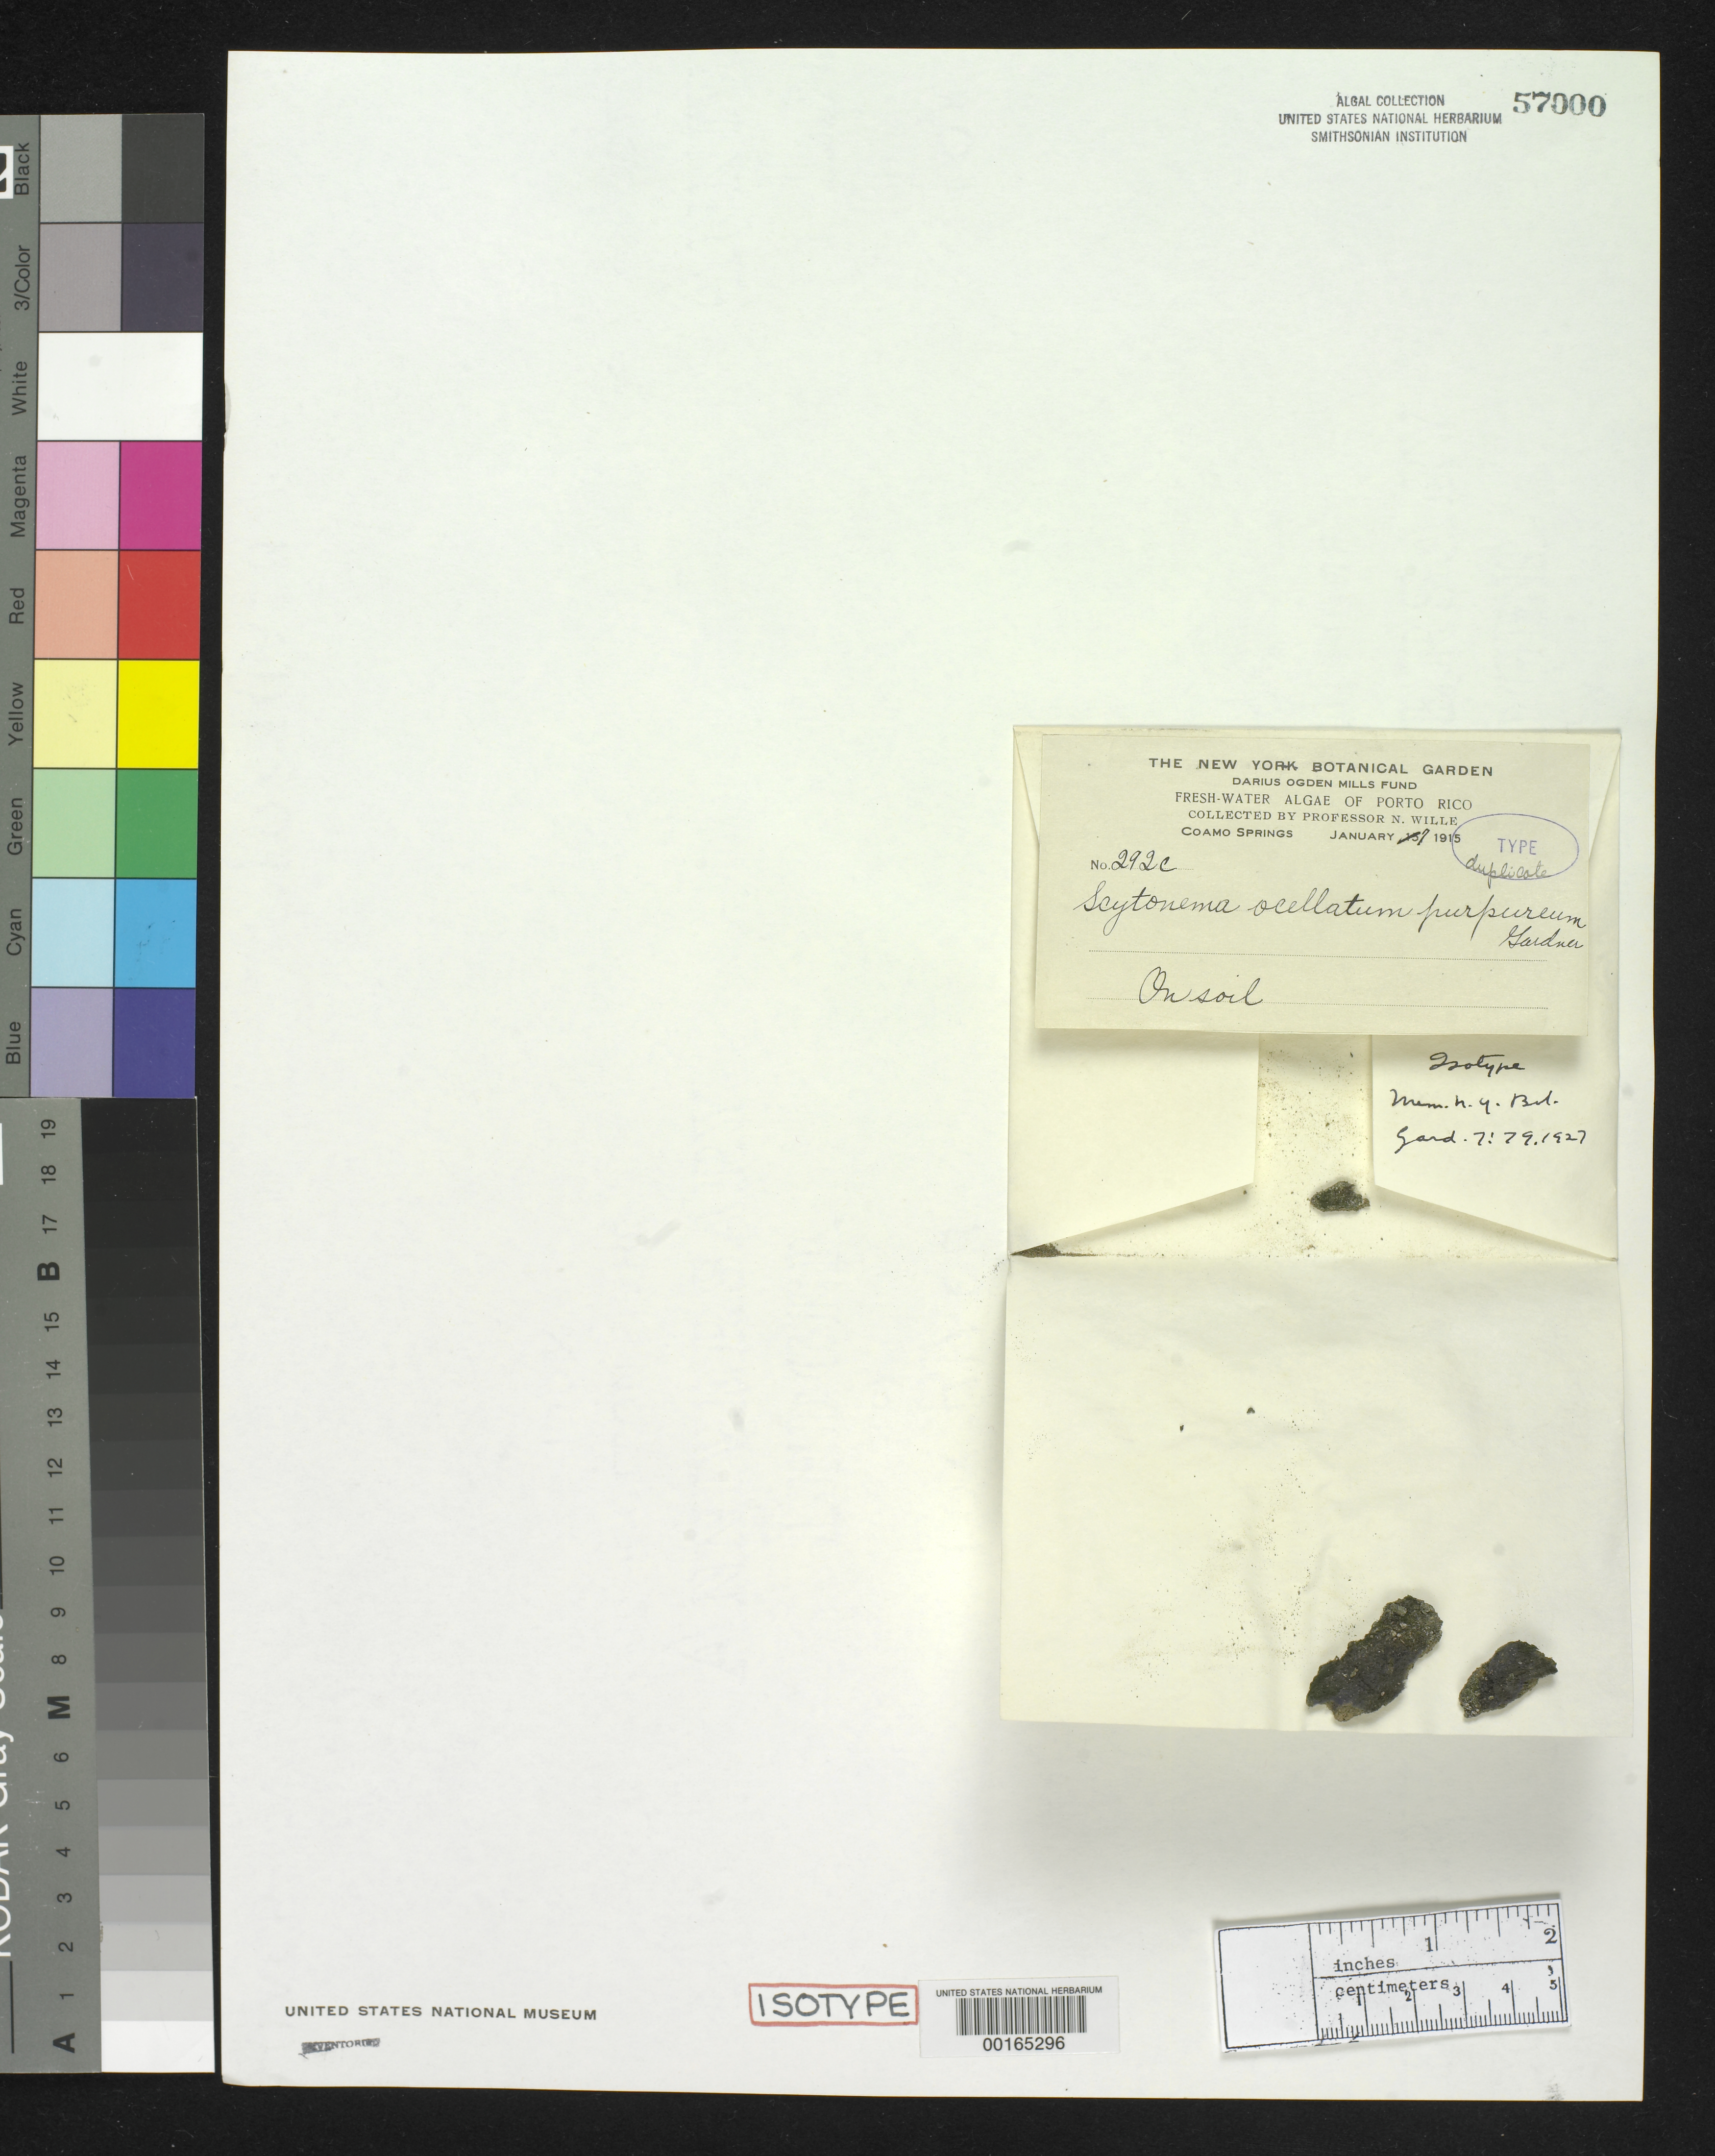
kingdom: Bacteria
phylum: Cyanobacteria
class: Cyanobacteriia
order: Cyanobacteriales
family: Scytonemataceae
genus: Scytonema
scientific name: Scytonema ocellatum var. purpureum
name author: N.L. Gardner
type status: Isotype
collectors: N. Wille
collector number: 292C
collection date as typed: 07 Jan 1915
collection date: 1915-01-07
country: Puerto Rico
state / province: Coamo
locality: Coamo Springs.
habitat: On soil.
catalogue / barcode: US 57000